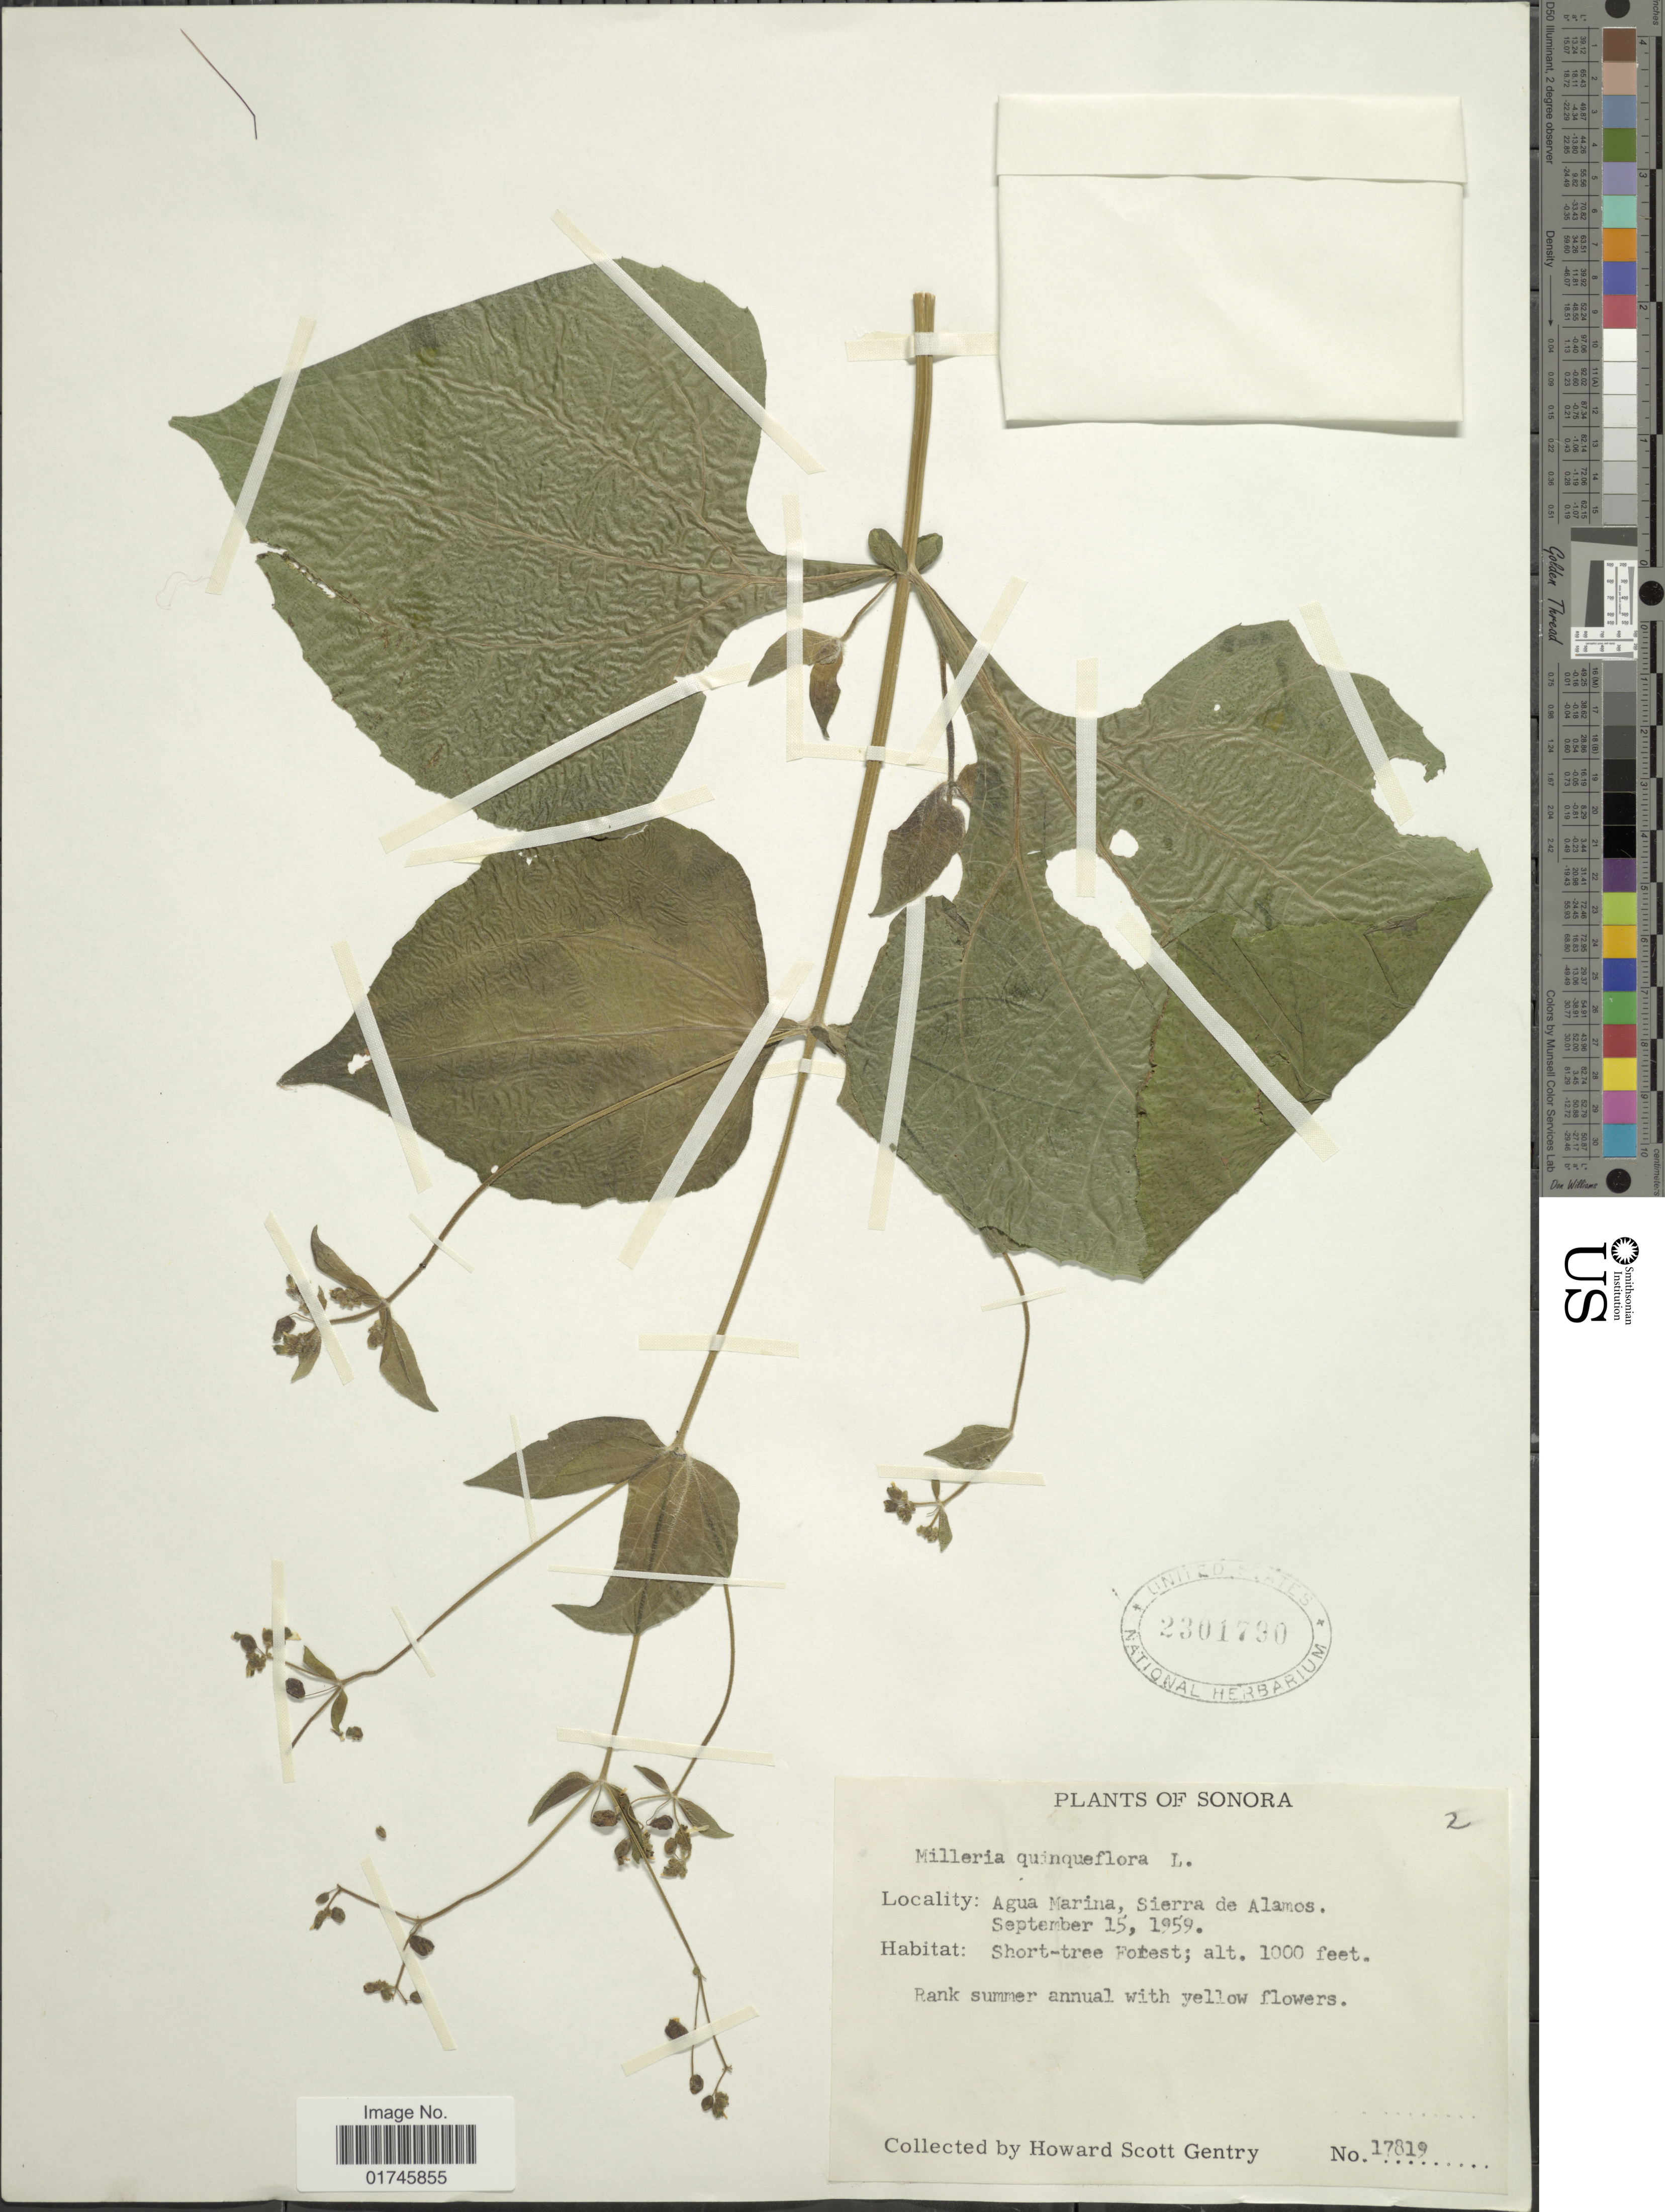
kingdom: Plantae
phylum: Tracheophyta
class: Magnoliopsida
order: Asterales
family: Asteraceae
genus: Milleria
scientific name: Milleria quinqueflora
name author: L.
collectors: H. S. Gentry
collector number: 17819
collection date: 1959-09-15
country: Mexico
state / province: Sonora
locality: Sonora, Agua Marina,Sierra de Alamos.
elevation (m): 305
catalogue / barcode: US 2301730